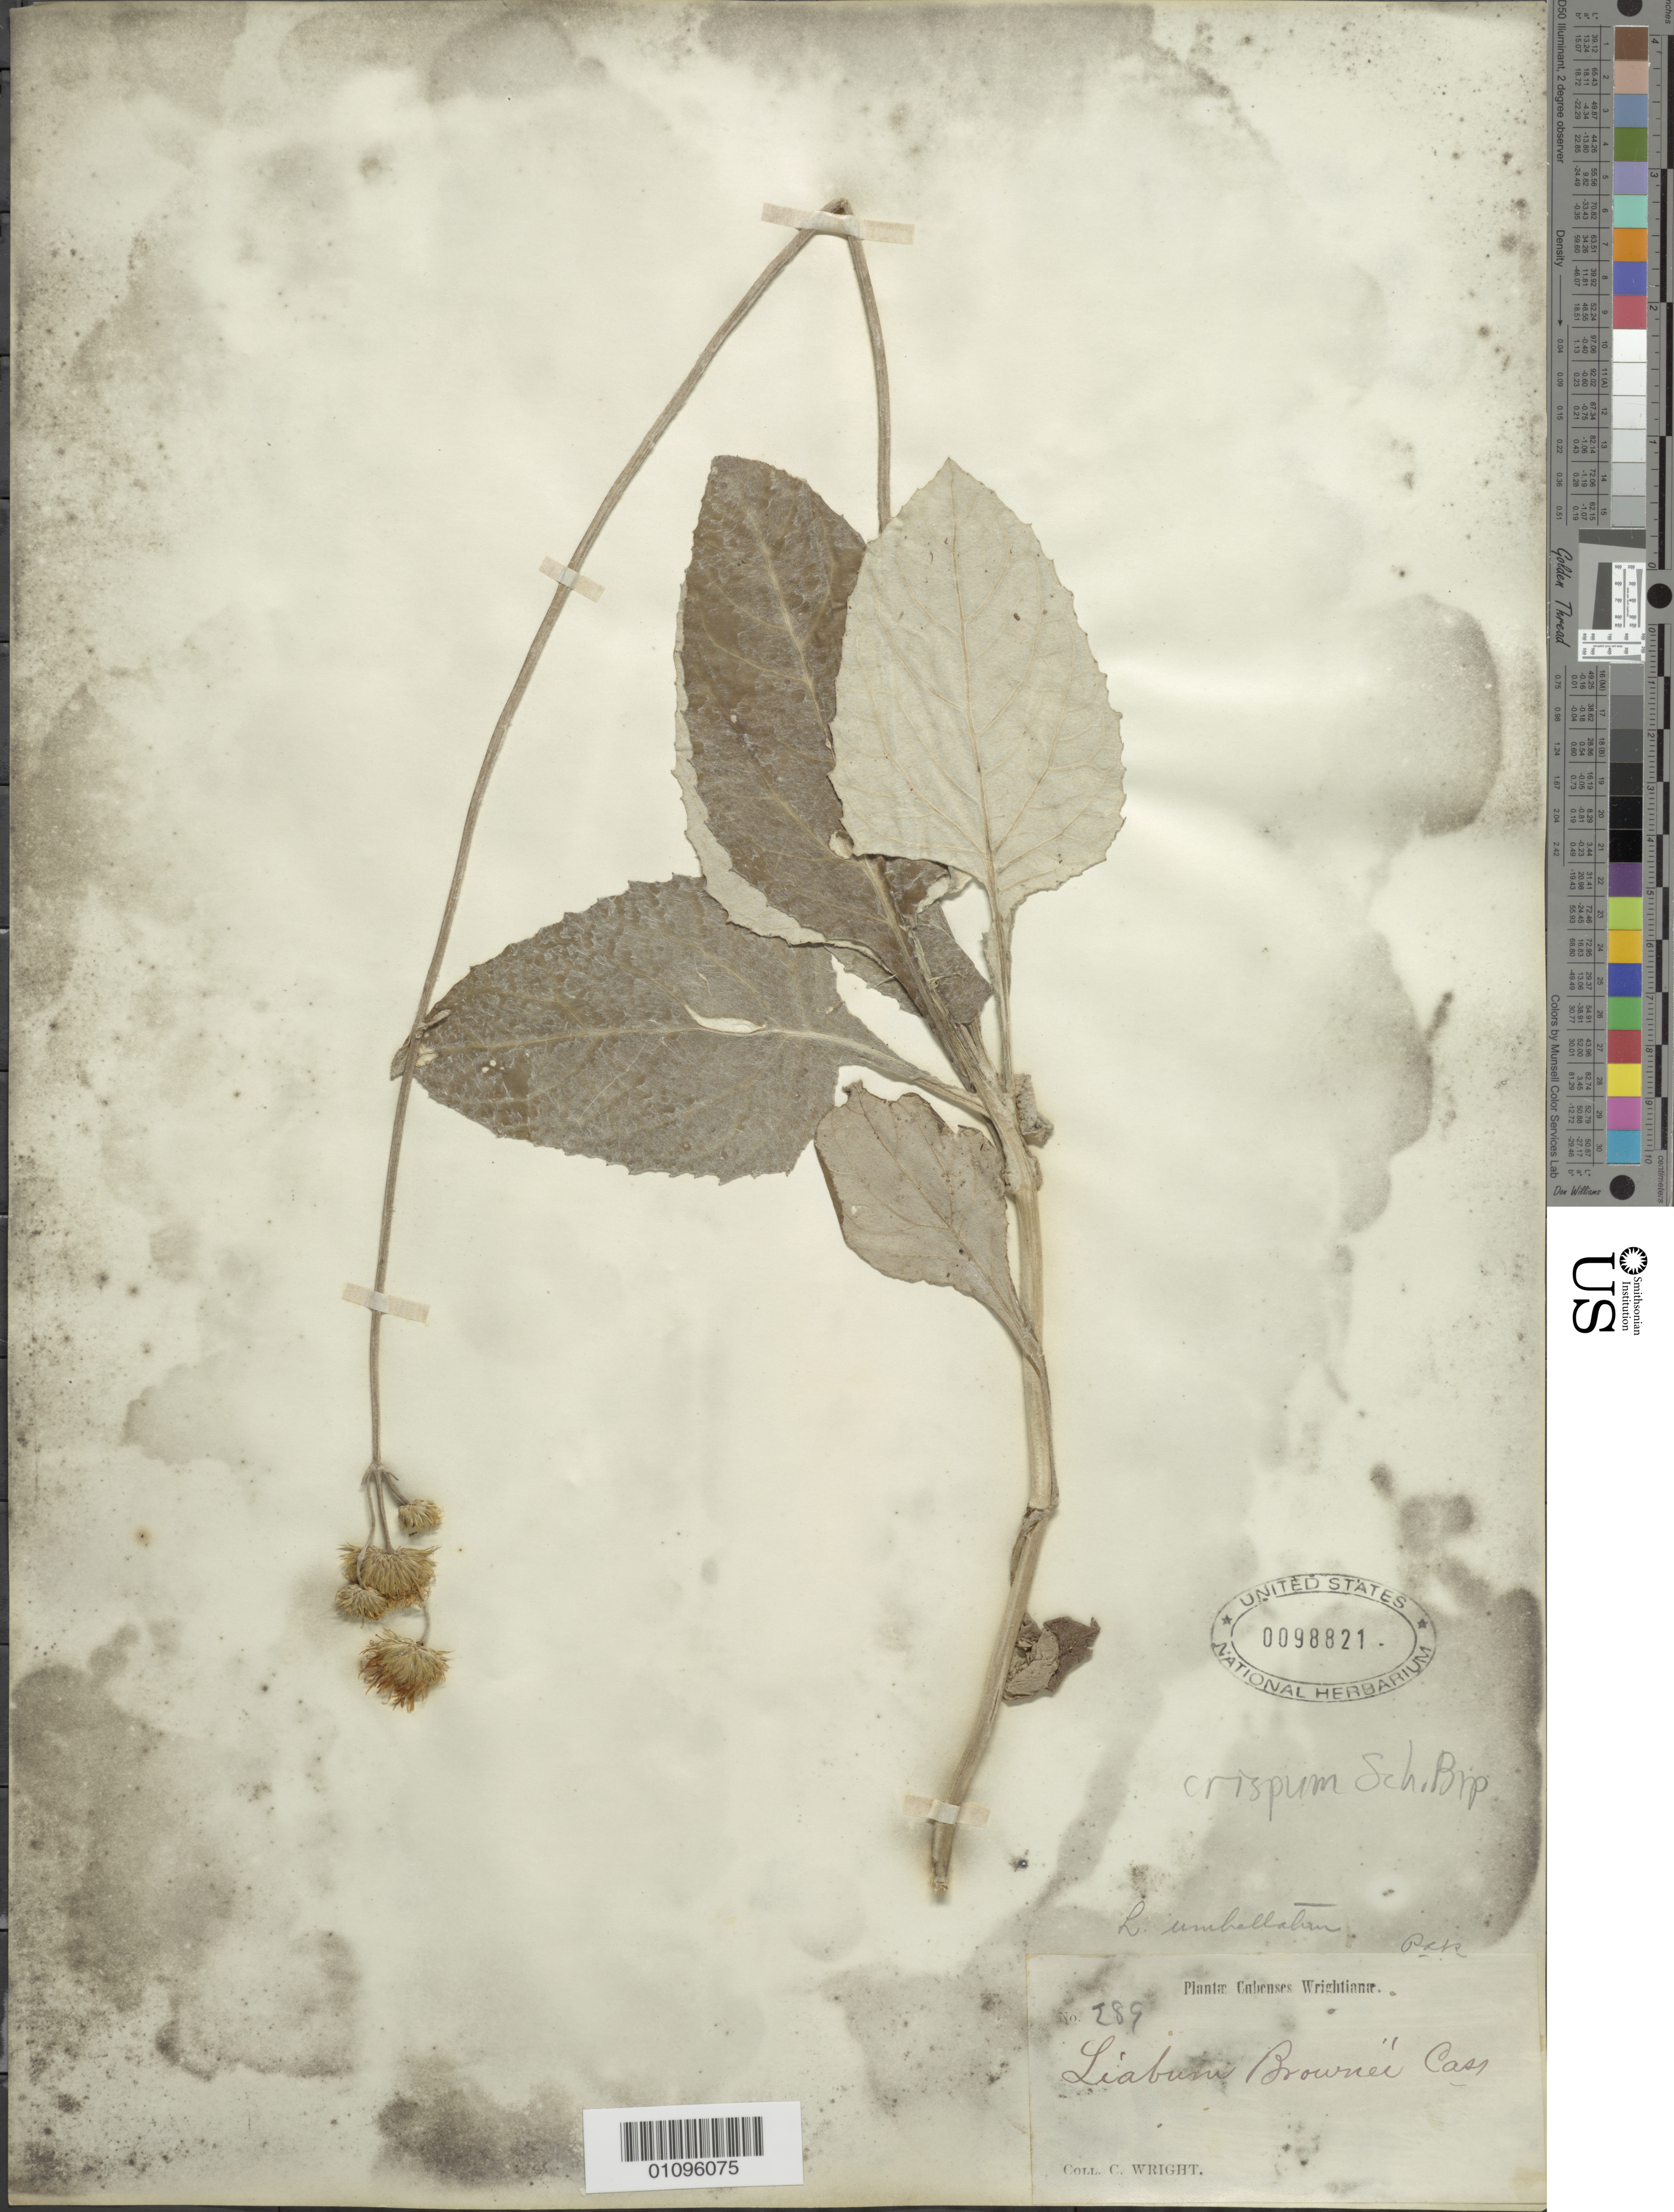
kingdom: Plantae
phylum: Tracheophyta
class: Magnoliopsida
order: Asterales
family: Asteraceae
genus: Liabum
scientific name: Liabum crispum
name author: Sch. Bip.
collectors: C. Wright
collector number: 289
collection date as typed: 1800 to 1899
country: Cuba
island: Cuba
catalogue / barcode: US 98821